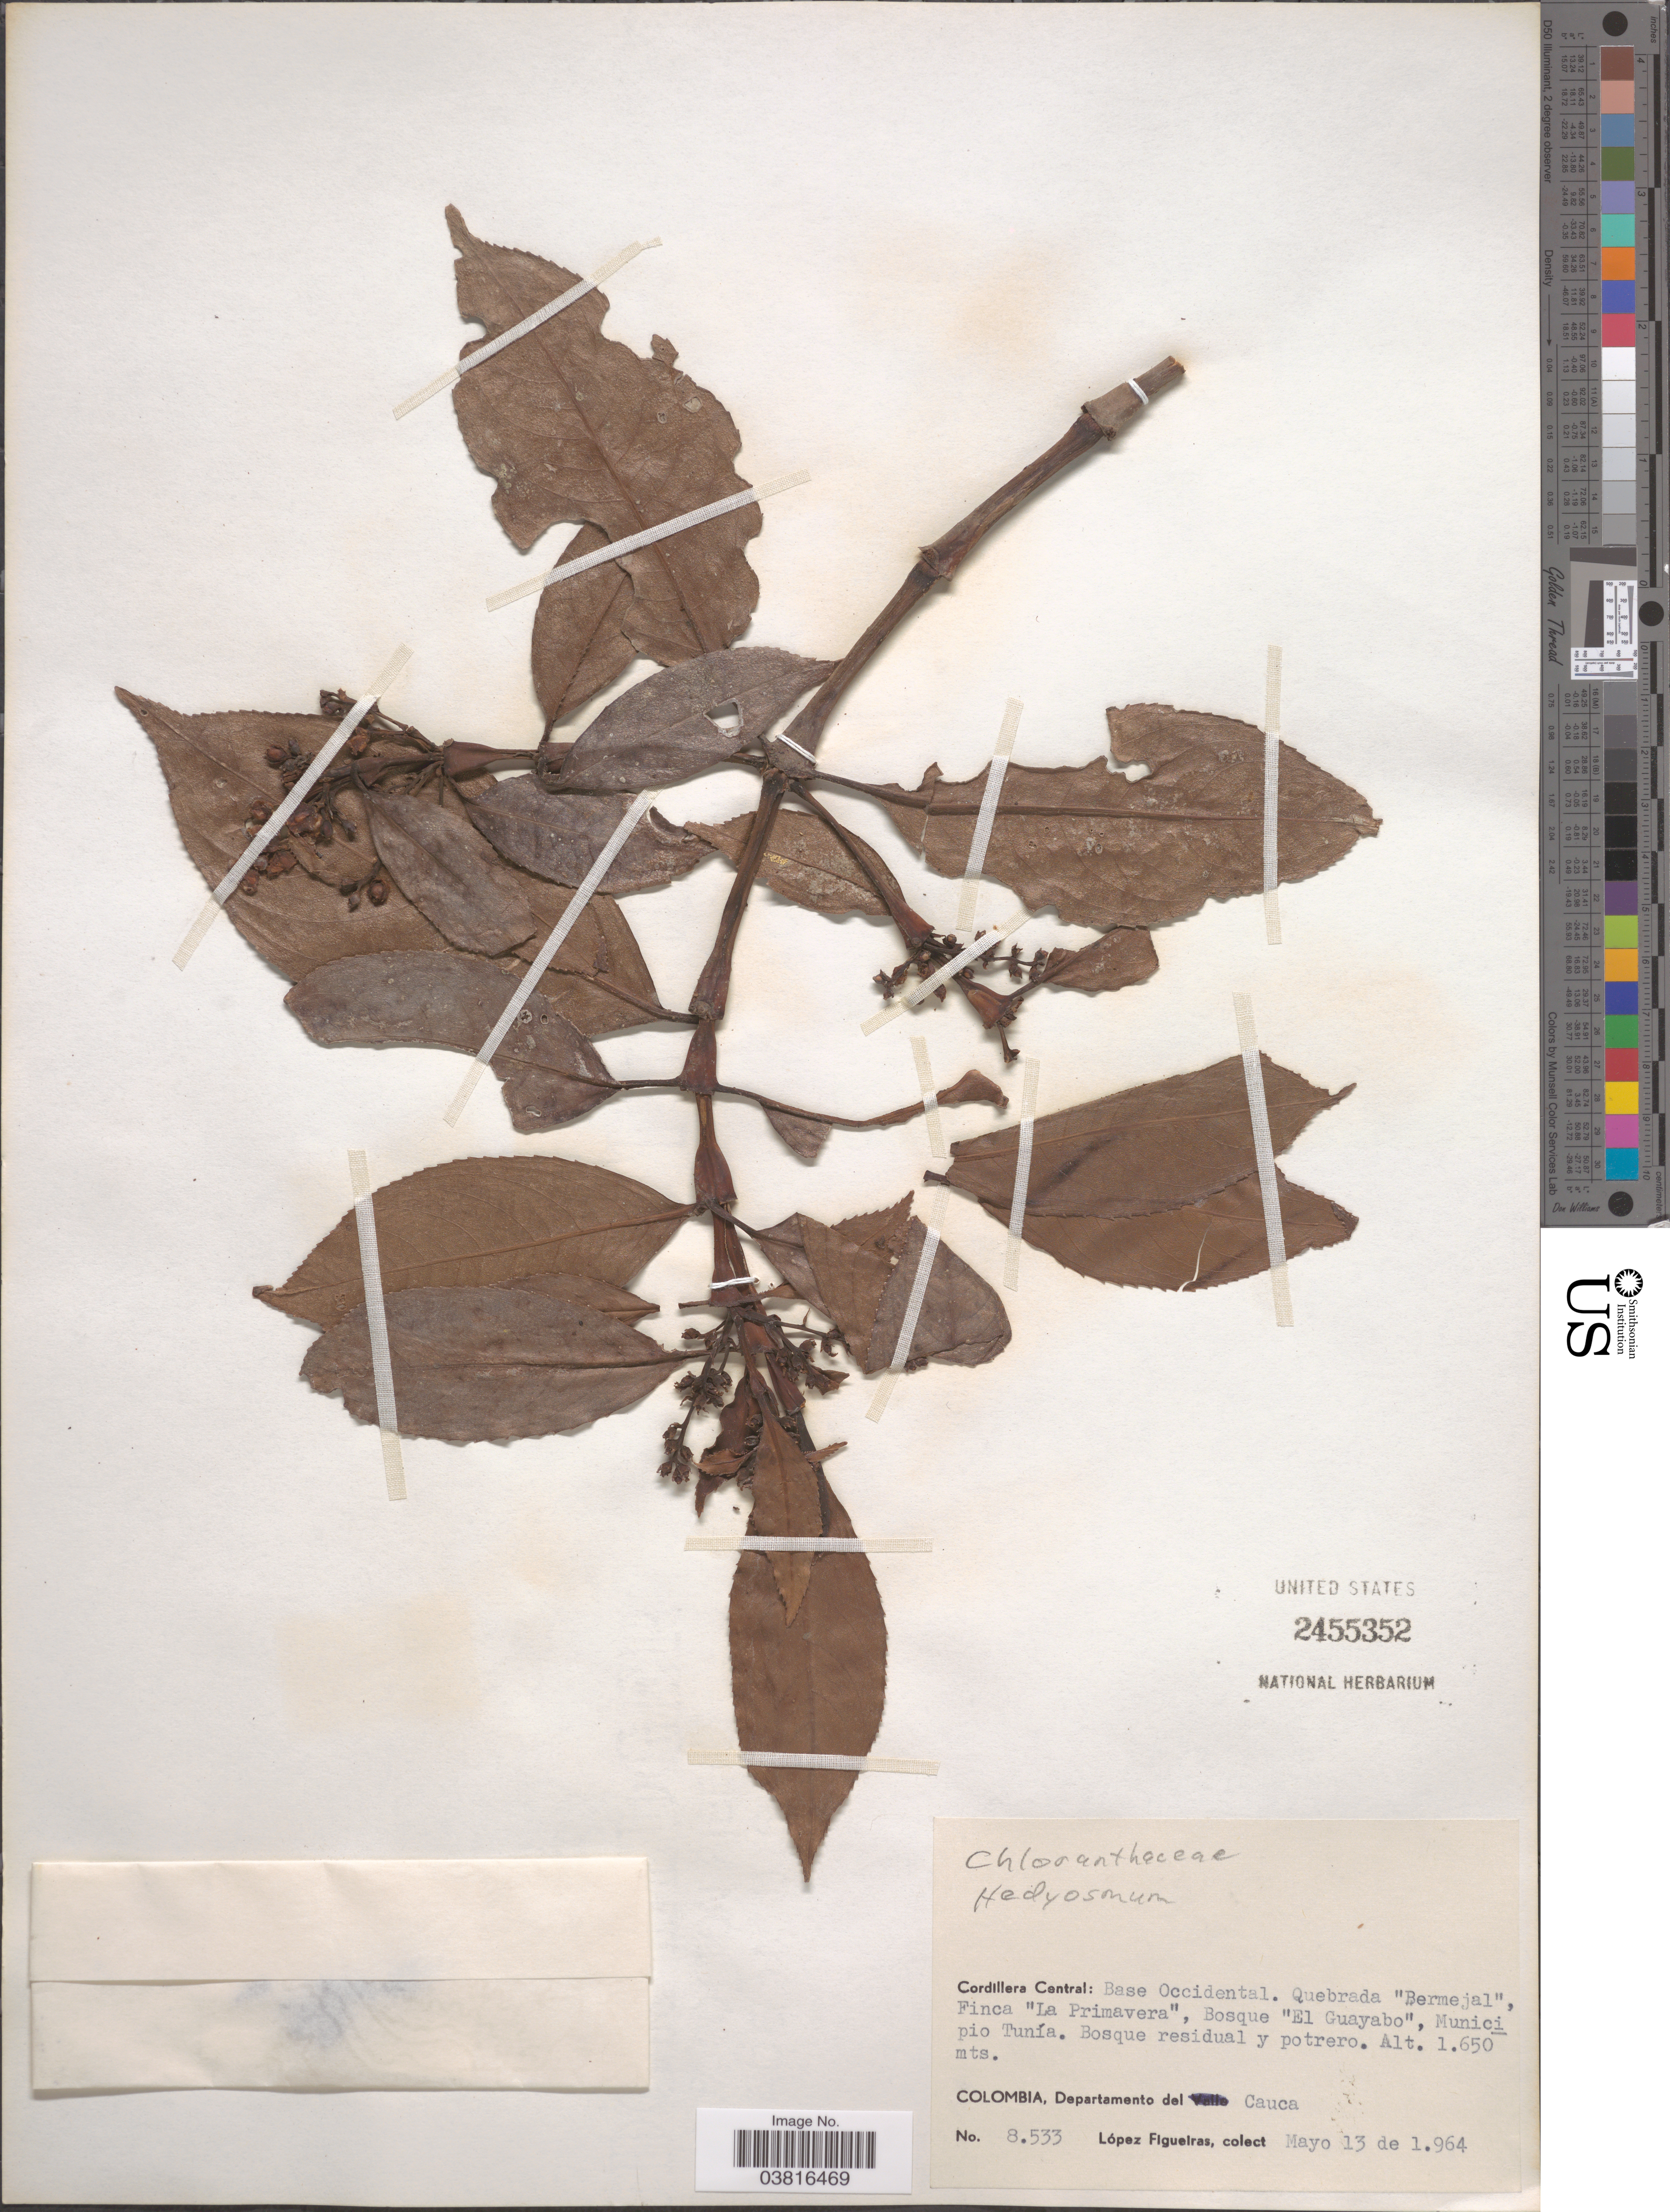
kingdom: Plantae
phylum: Tracheophyta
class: Magnoliopsida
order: Chloranthales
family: Chloranthaceae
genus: Hedyosmum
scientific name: Hedyosmum sp.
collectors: M. López Figueiras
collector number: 8533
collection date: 1964-05-13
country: Colombia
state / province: Cauca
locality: Cordillera Central: Base Occidental. Quebrada 'Bermejal', Finca 'La Primavera', Bosque "El Guayabo", Municipio Tunía. Departamento del Cauca.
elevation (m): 1650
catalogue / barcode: US 2455352